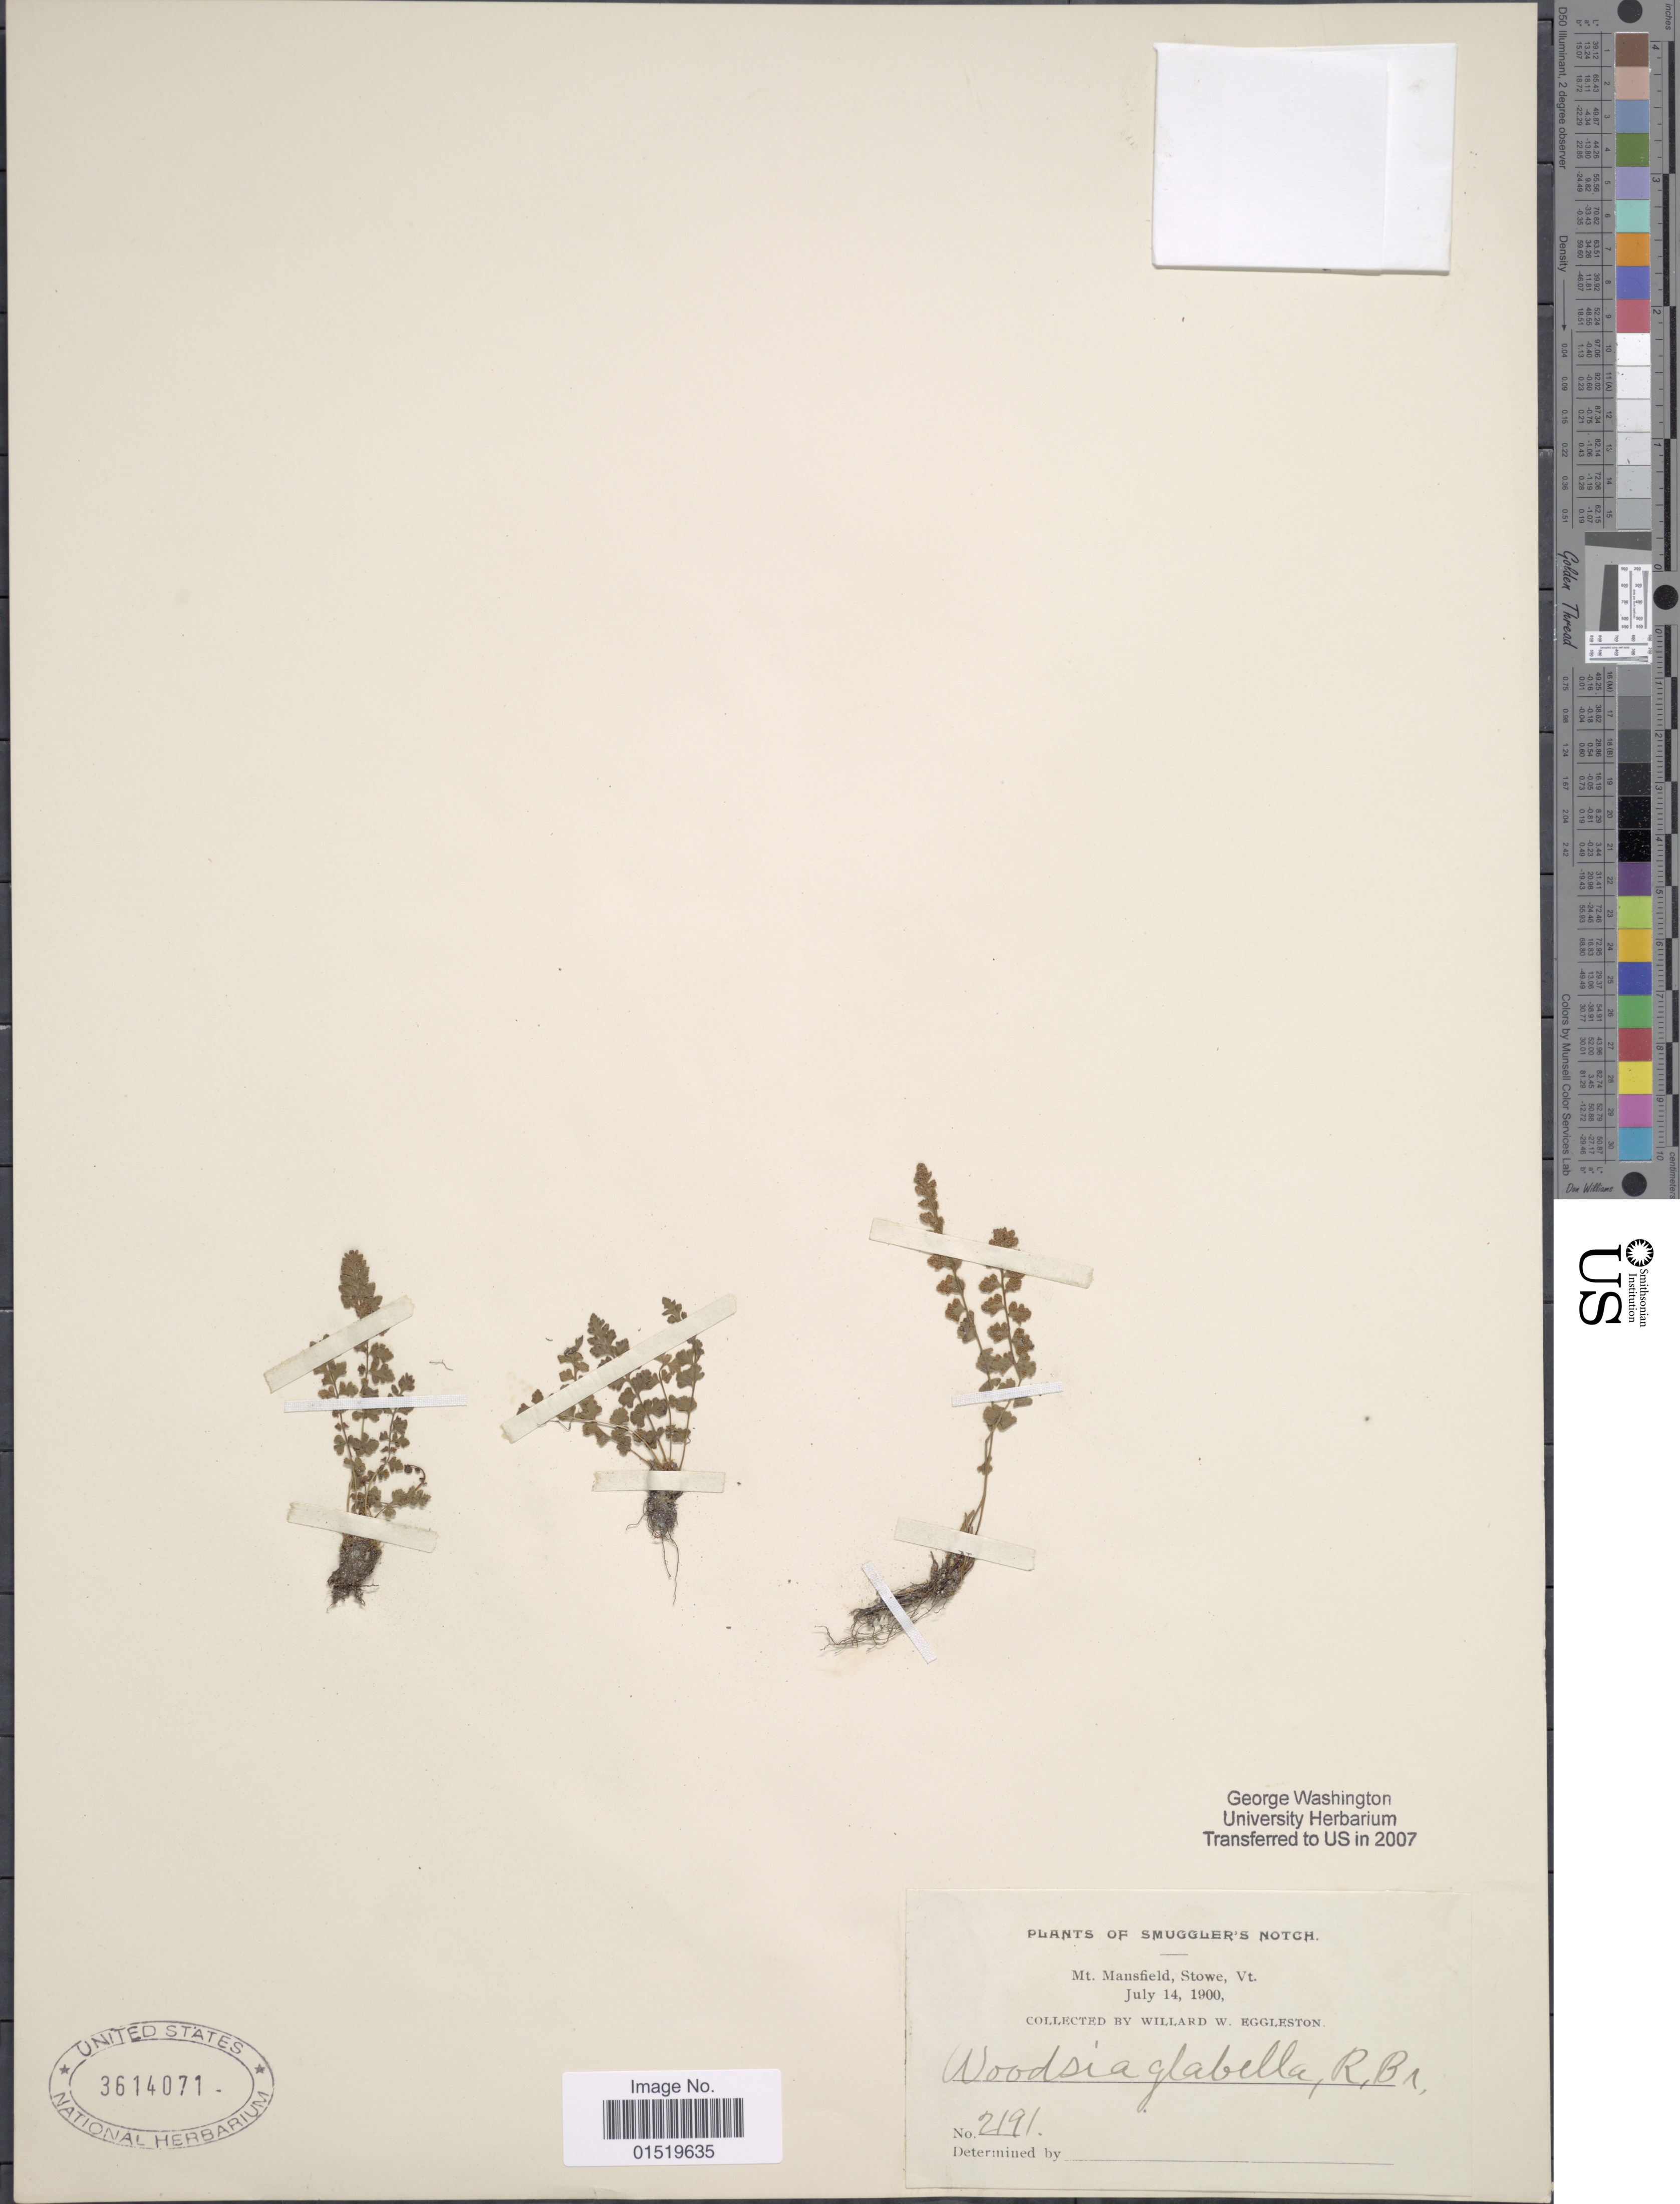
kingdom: Plantae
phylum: Tracheophyta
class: Polypodiopsida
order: Polypodiales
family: Woodsiaceae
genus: Woodsia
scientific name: Woodsia glabella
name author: R. Br.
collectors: W. W. Eggleston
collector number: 2191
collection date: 1900-07-14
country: United States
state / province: Vermont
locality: Smuggler's Notch, Mt Mansfield, Stowe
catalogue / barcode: US 3614071